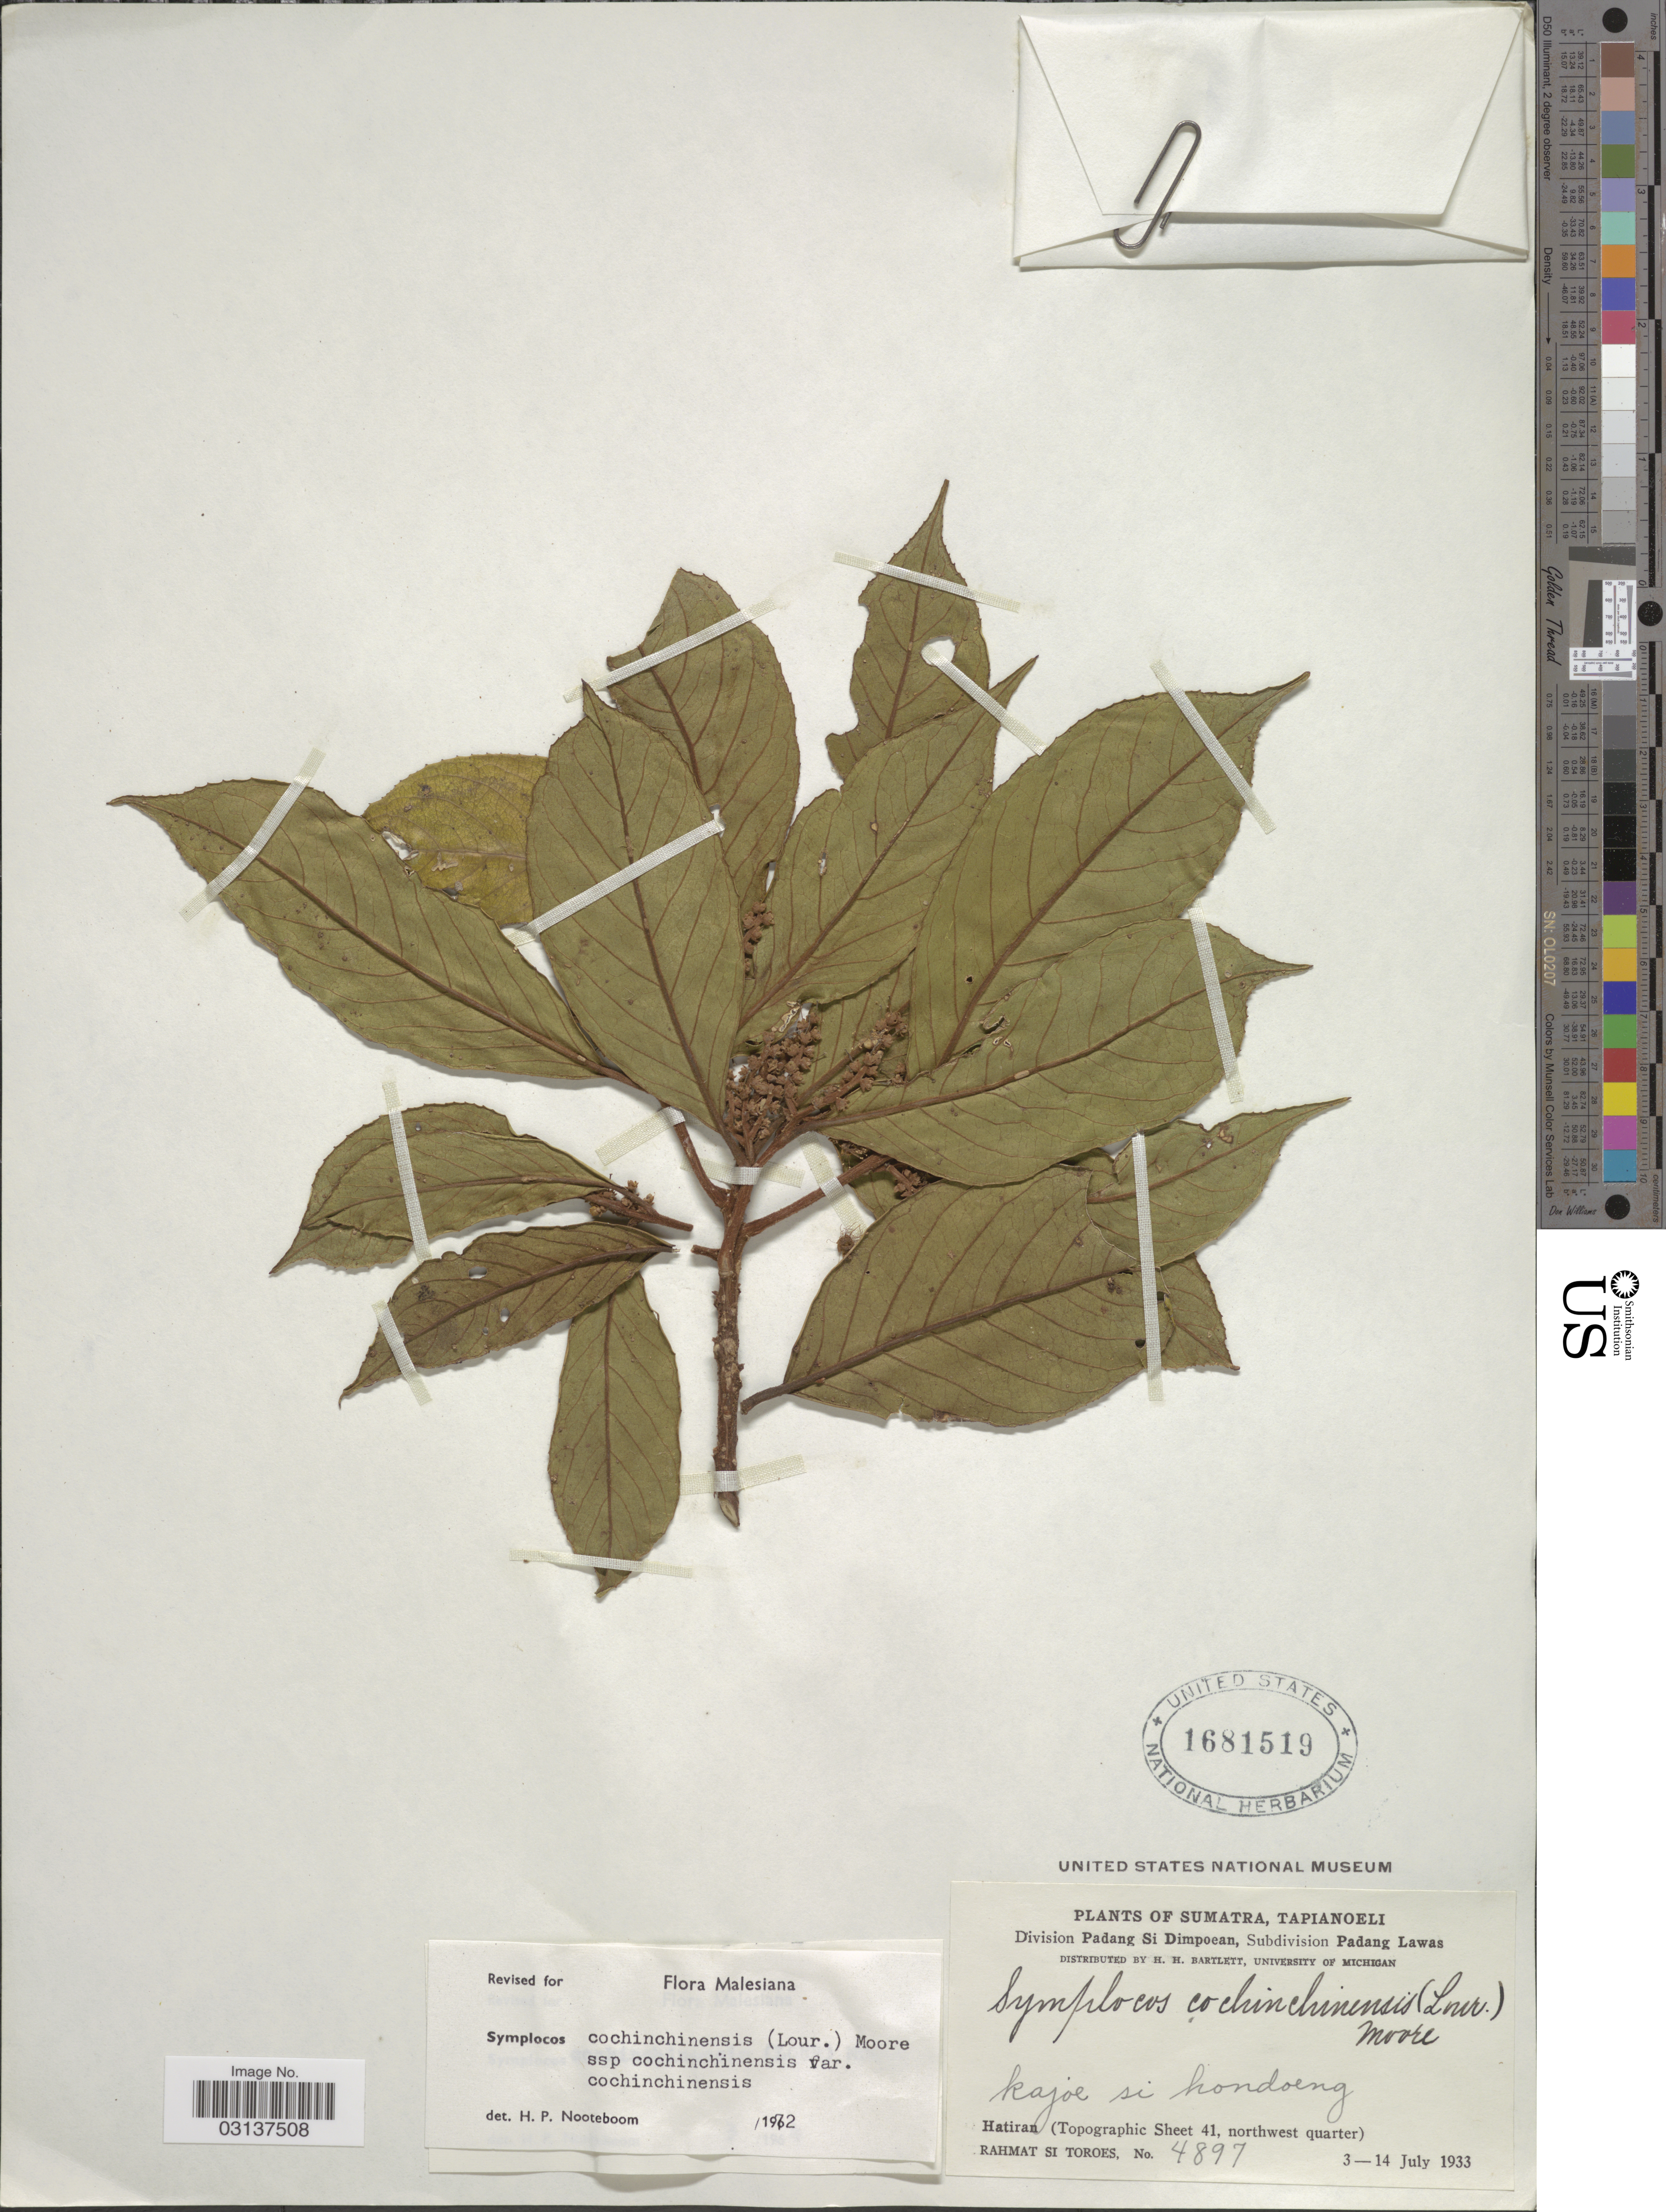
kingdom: Plantae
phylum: Tracheophyta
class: Magnoliopsida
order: Ericales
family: Symplocaceae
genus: Symplocos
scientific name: Symplocos cochinchinensis subsp. cochinchinensis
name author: (Lour.) S. Moore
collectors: Rahmat Si Boeea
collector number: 4897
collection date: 1933-07-03/1933-07-14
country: Indonesia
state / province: Sumatra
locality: Tapianoeli, Division Padang Si Dimpoean, Subdivision Padang Lawas. Hatiran (Topographic Sheet 41, northwest quarter).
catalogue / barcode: US 1681519